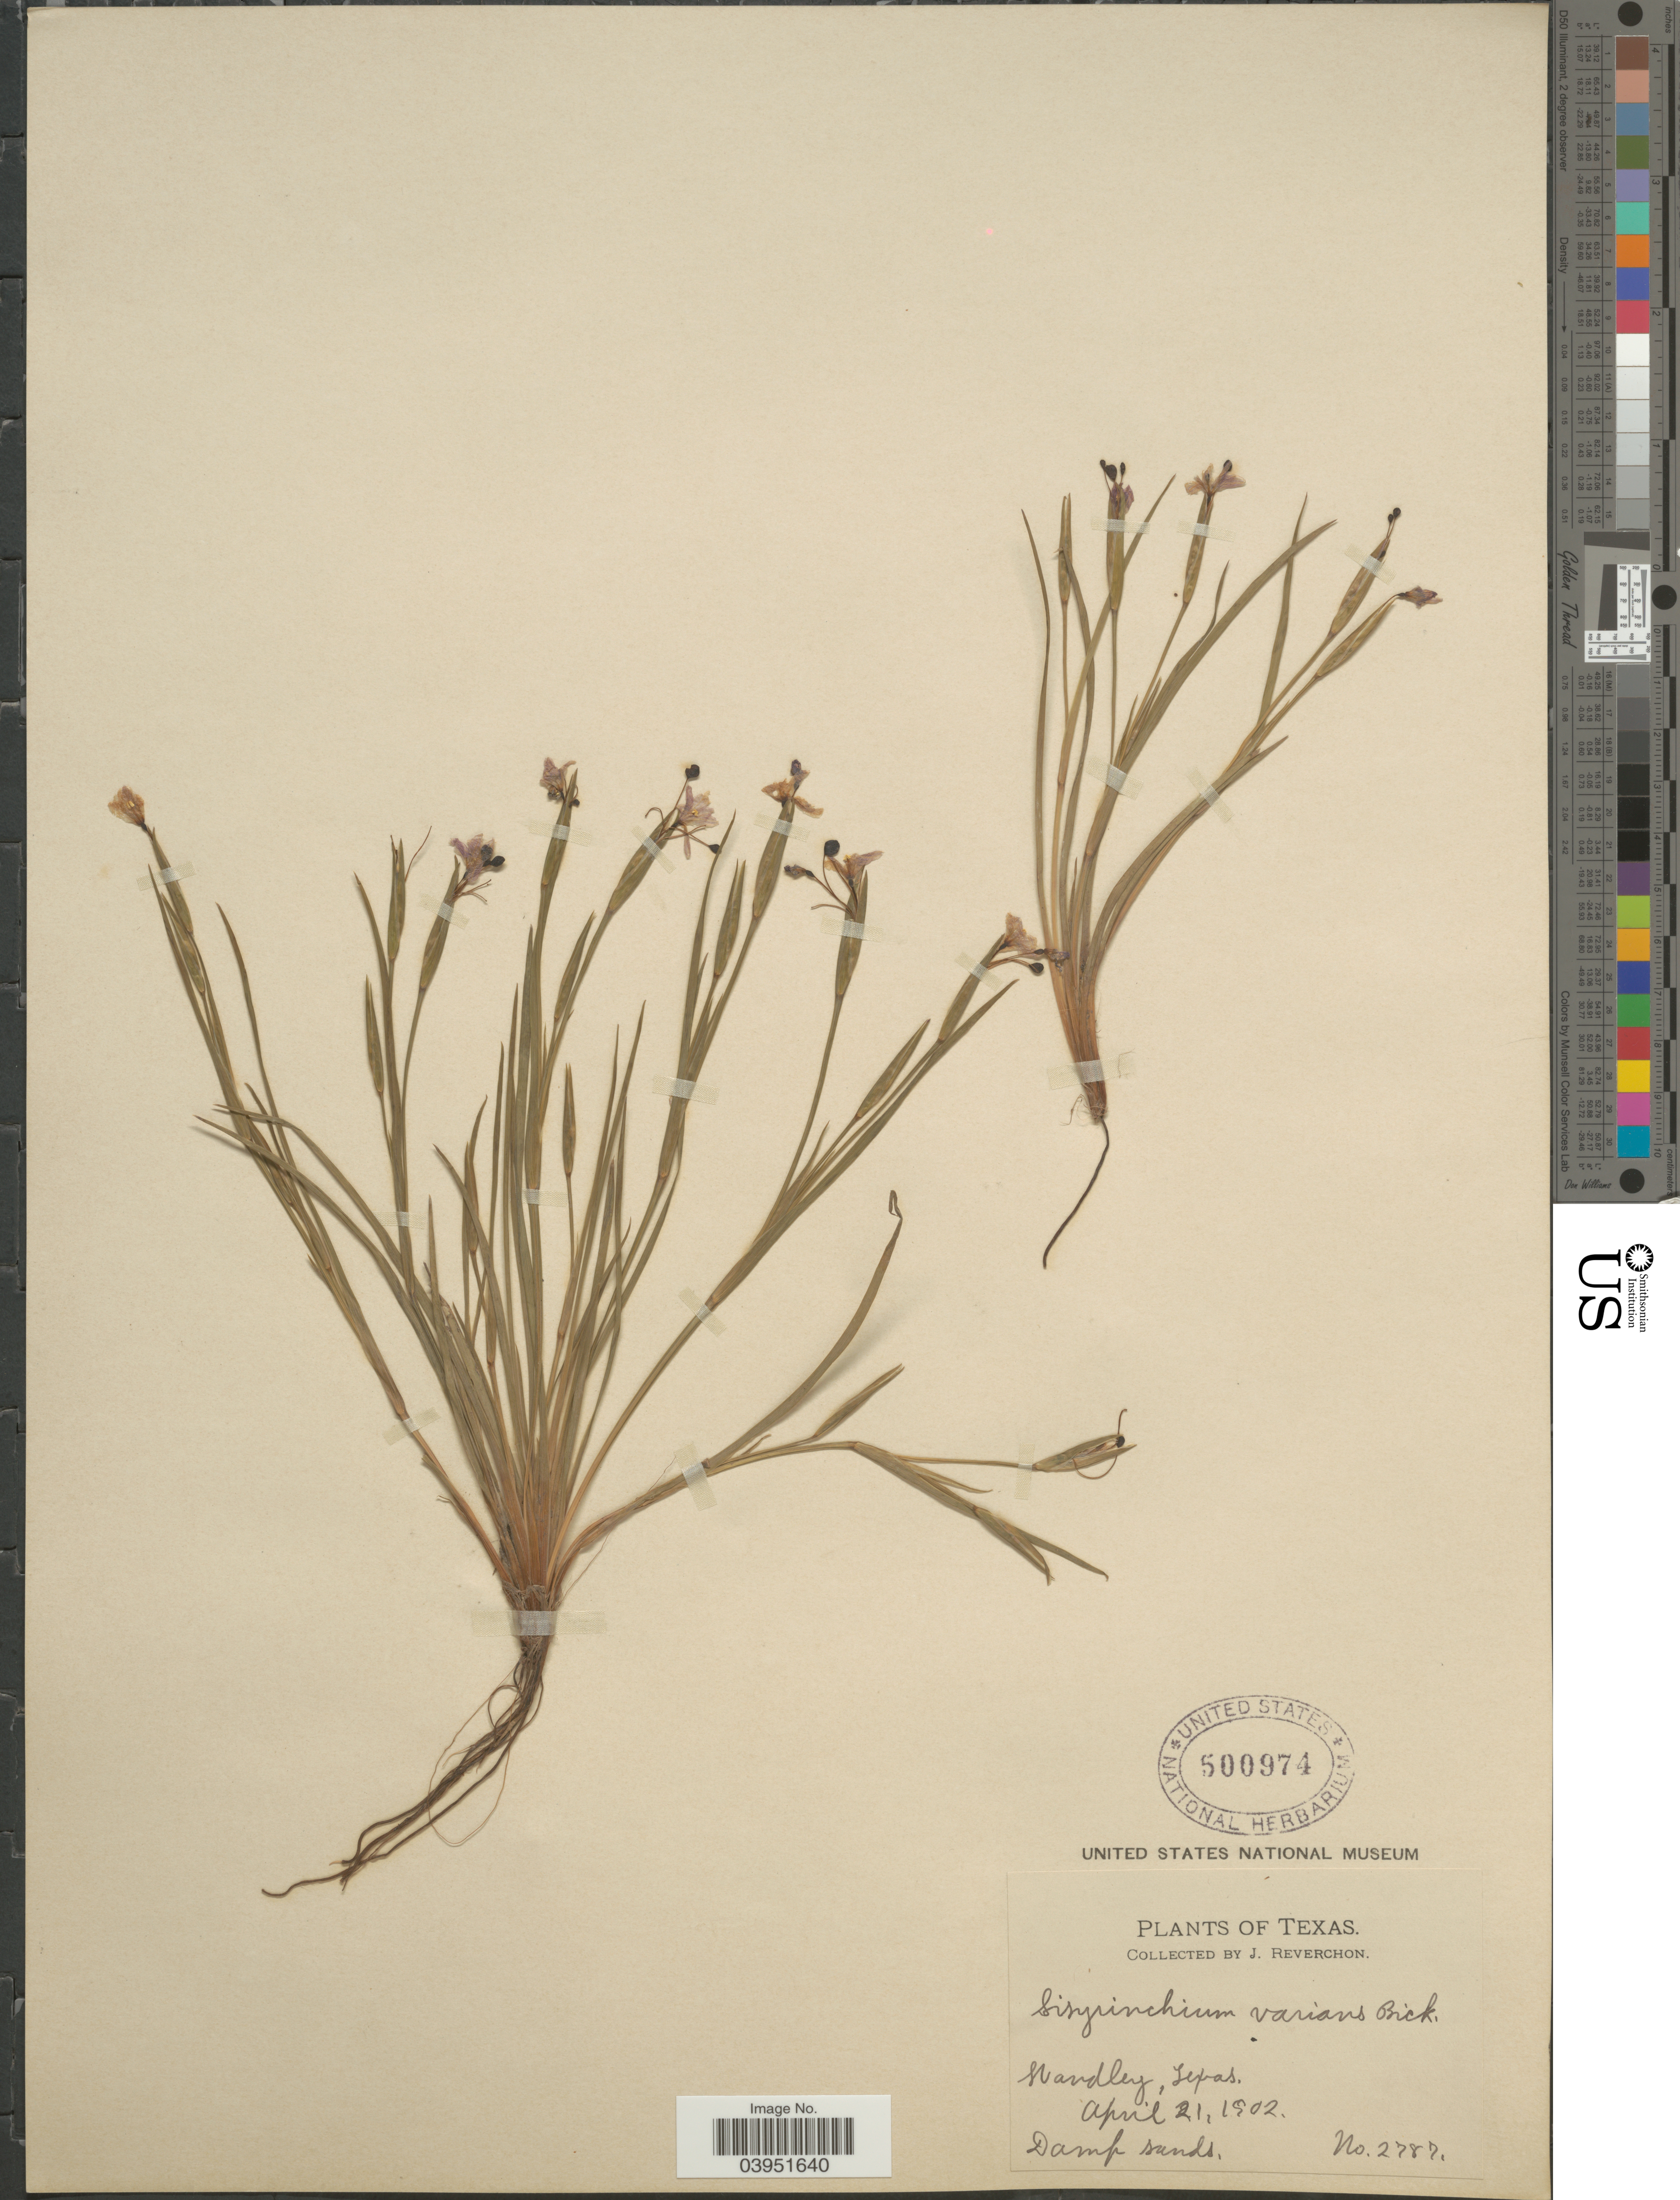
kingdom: Plantae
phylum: Tracheophyta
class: Liliopsida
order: Asparagales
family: Iridaceae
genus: Sisyrinchium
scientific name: Sisyrinchium varians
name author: E.P. Bicknell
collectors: J. Reverchon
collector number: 2787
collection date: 1902-04-21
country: United States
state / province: Texas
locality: Handley.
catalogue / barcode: US 500974